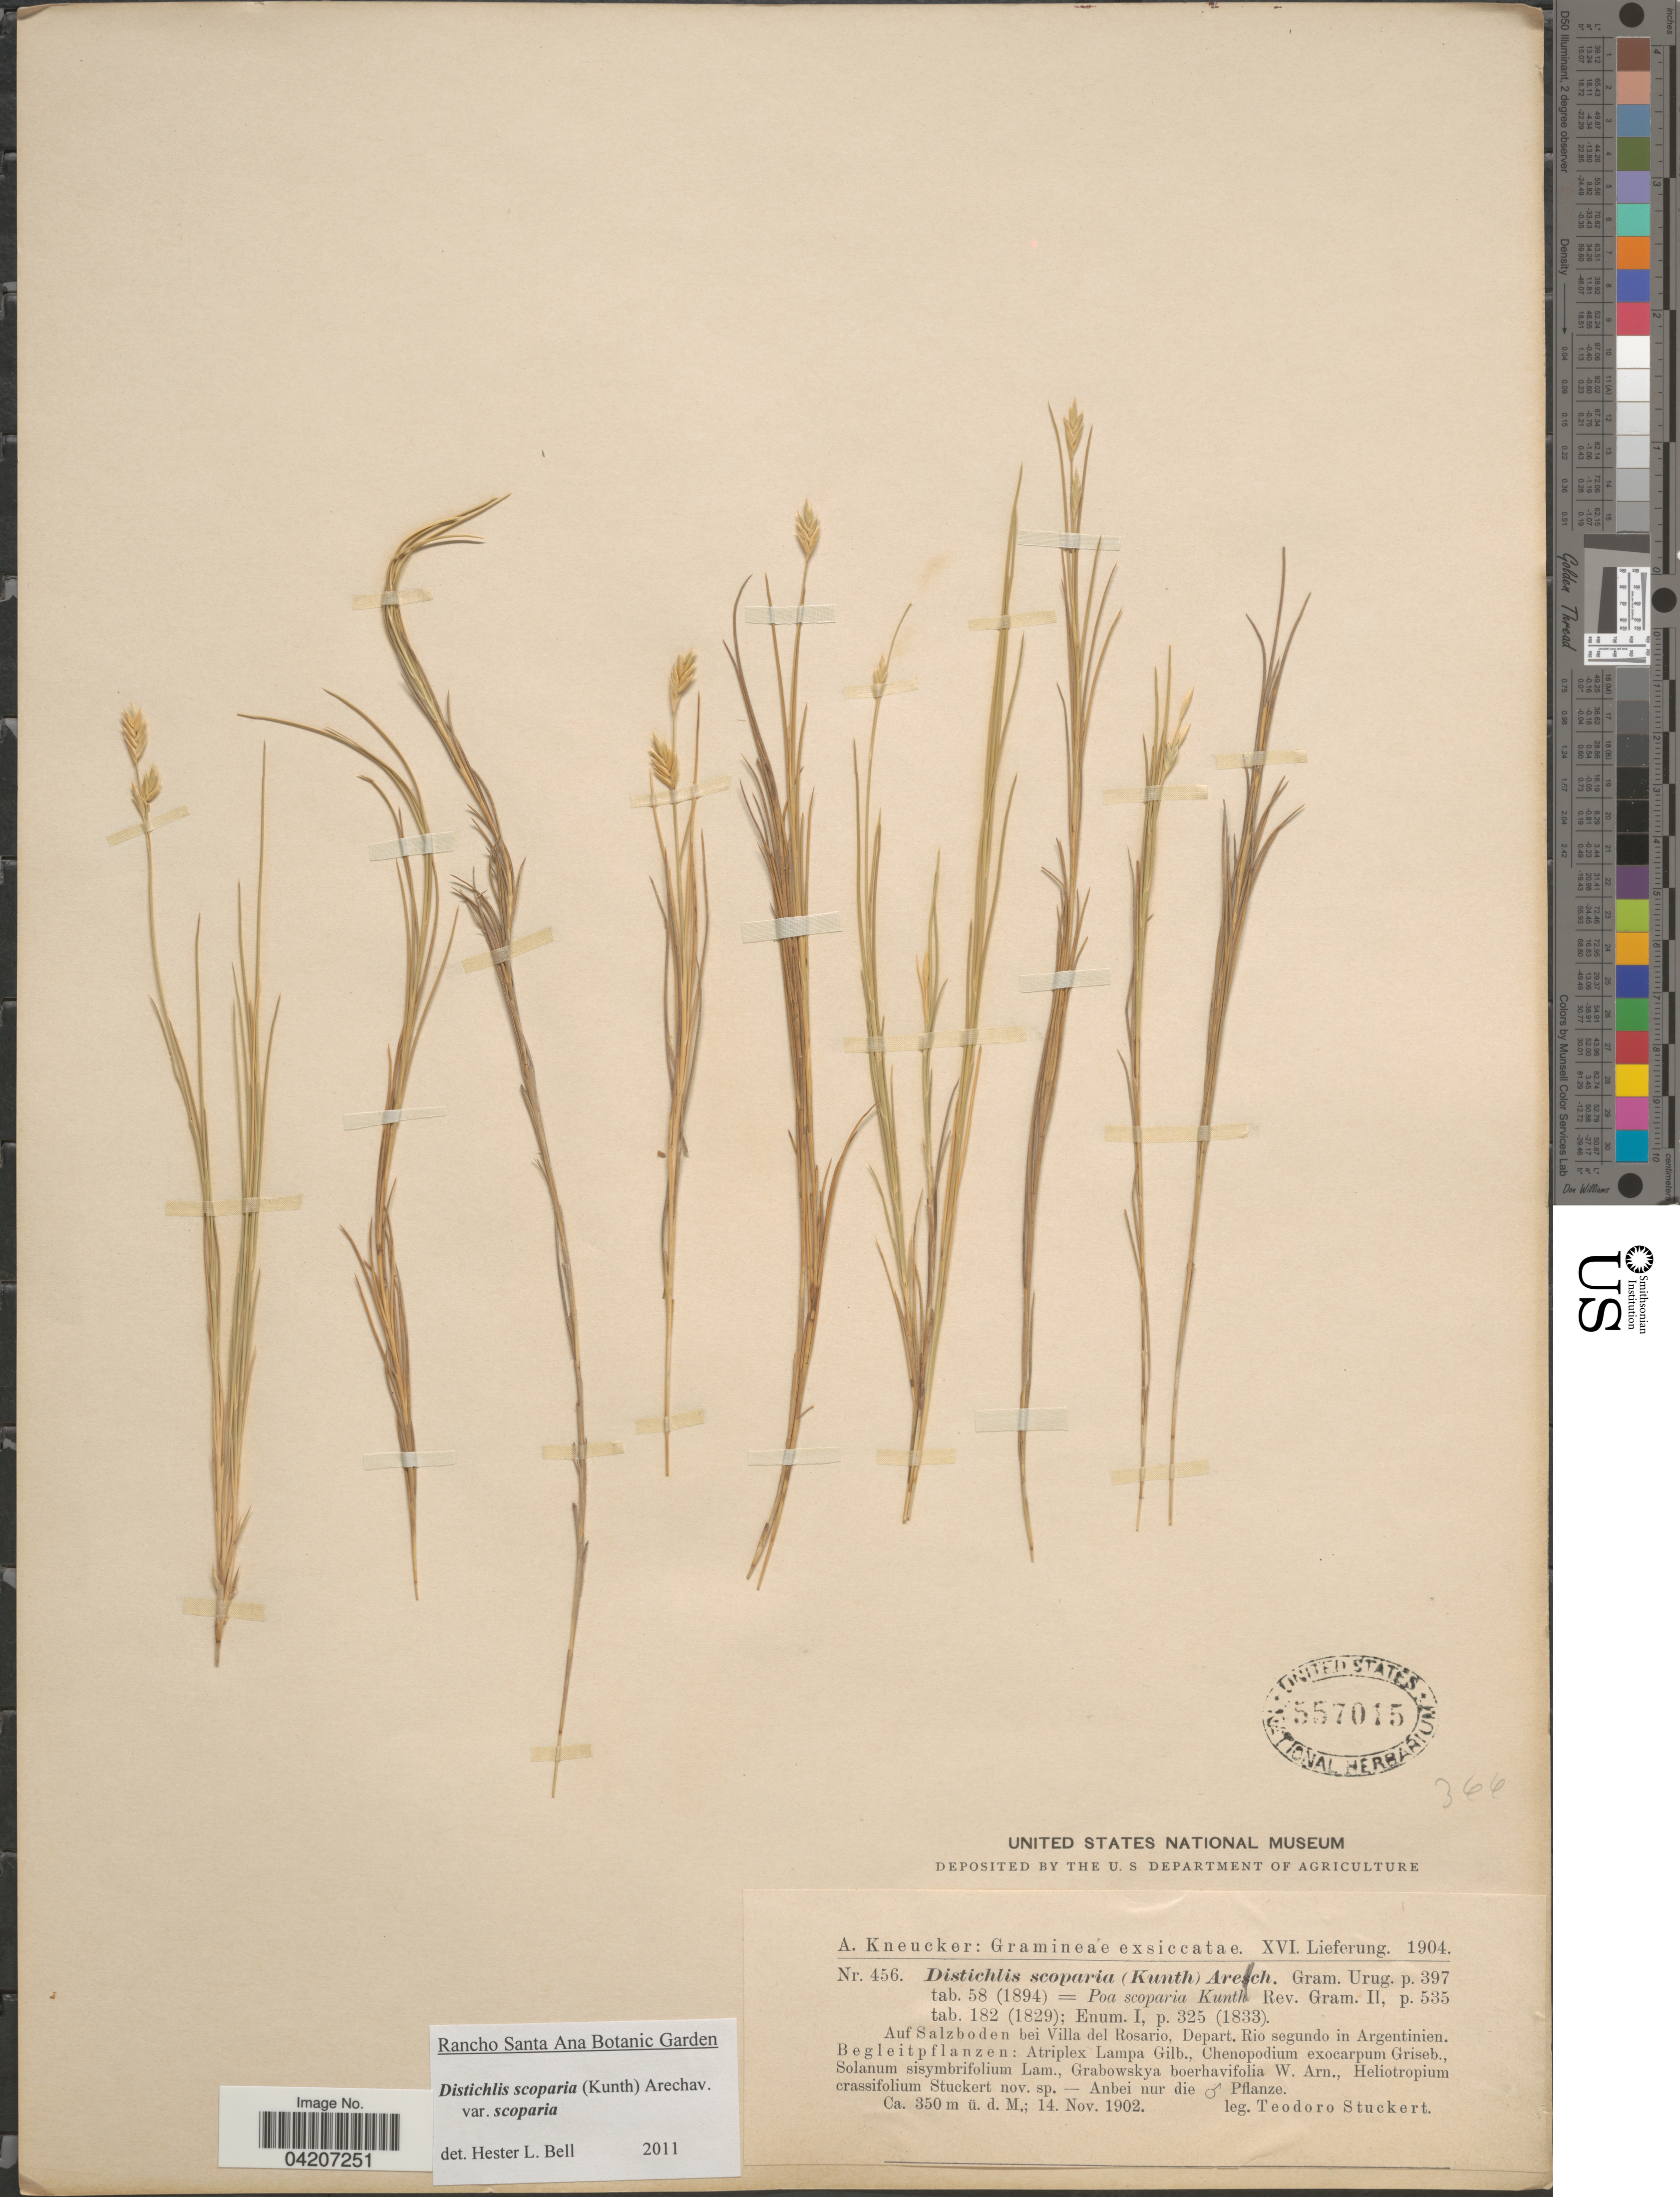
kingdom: Plantae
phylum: Tracheophyta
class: Liliopsida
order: Poales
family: Poaceae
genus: Distichlis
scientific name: Distichlis scoparia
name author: (Nees ex Kunth) Arechav.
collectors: T. Stuckert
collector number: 456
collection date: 1902-11-14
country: Argentina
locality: Auf Salzboden bei Villa del Rosario, Depart. Rio segundo.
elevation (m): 350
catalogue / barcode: US 557015